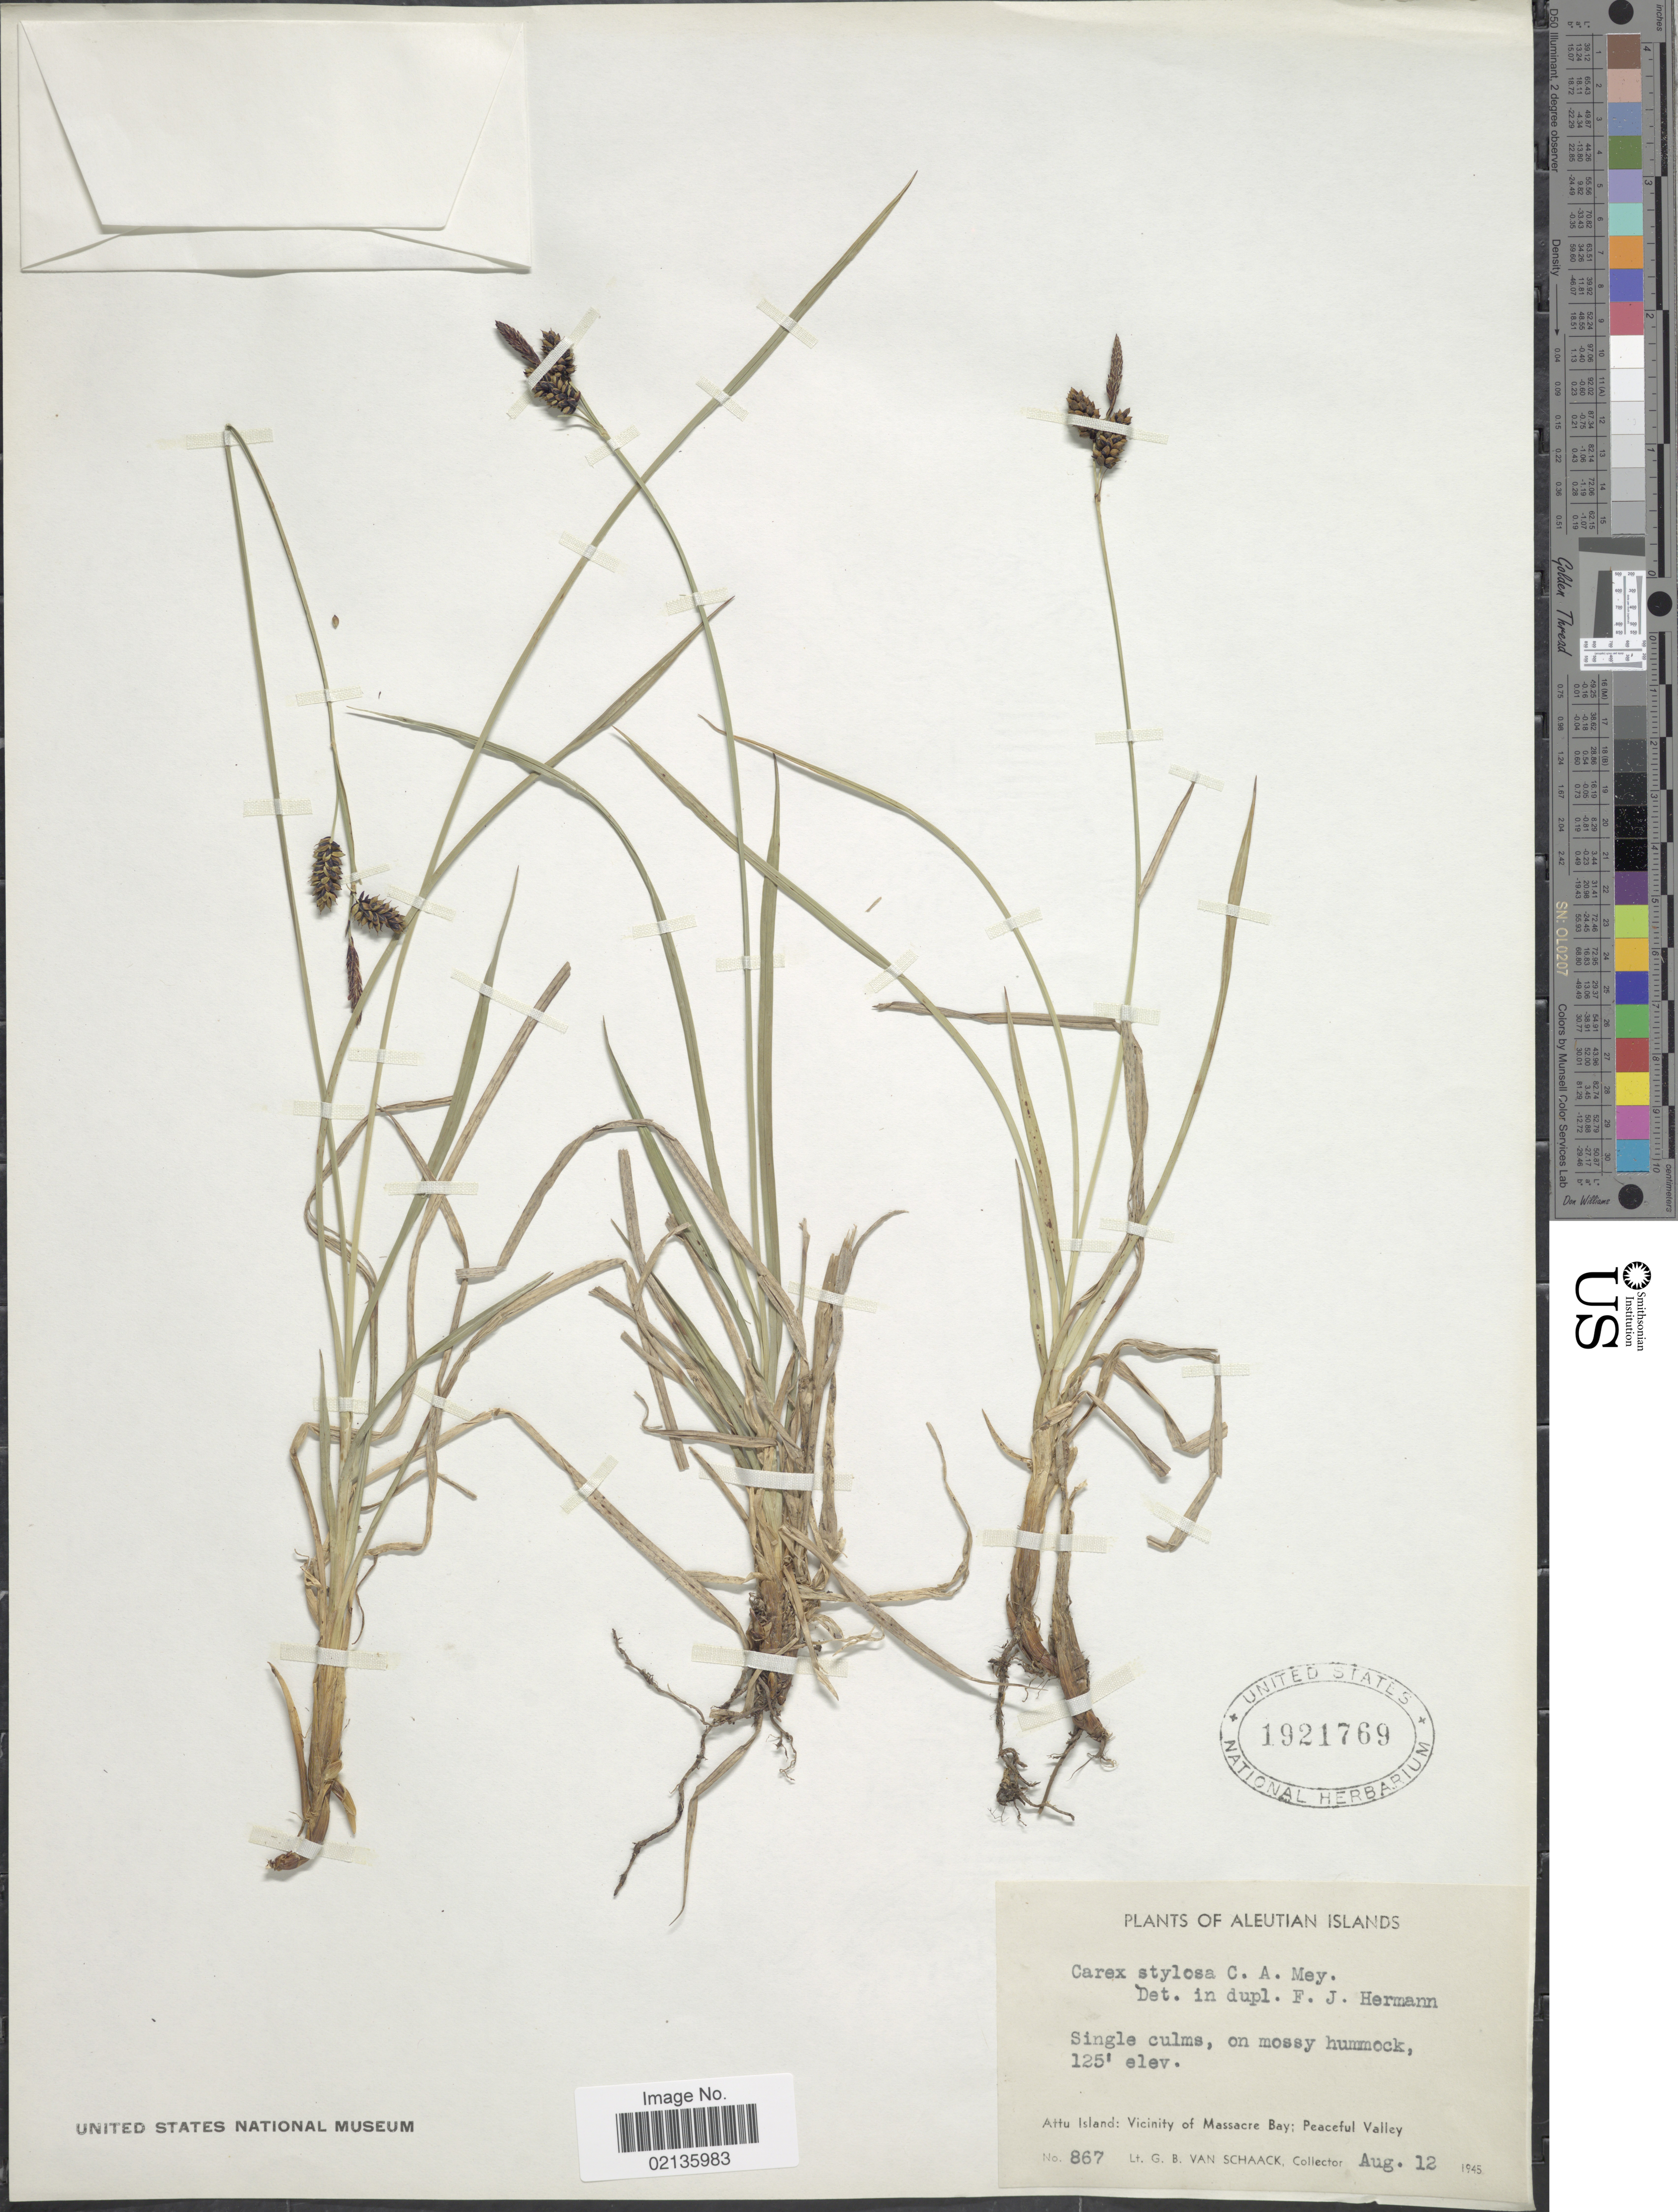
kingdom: Plantae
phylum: Tracheophyta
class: Liliopsida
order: Poales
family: Cyperaceae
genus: Carex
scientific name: Carex stylosa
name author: C.A. Mey.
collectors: G. Van Schaak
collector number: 867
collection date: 1945-08-12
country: United States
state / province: Alaska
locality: Aleutian Islands, Attu Island: Vicinity of Massacre Bay; Peaceful Valley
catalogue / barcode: US 1921769